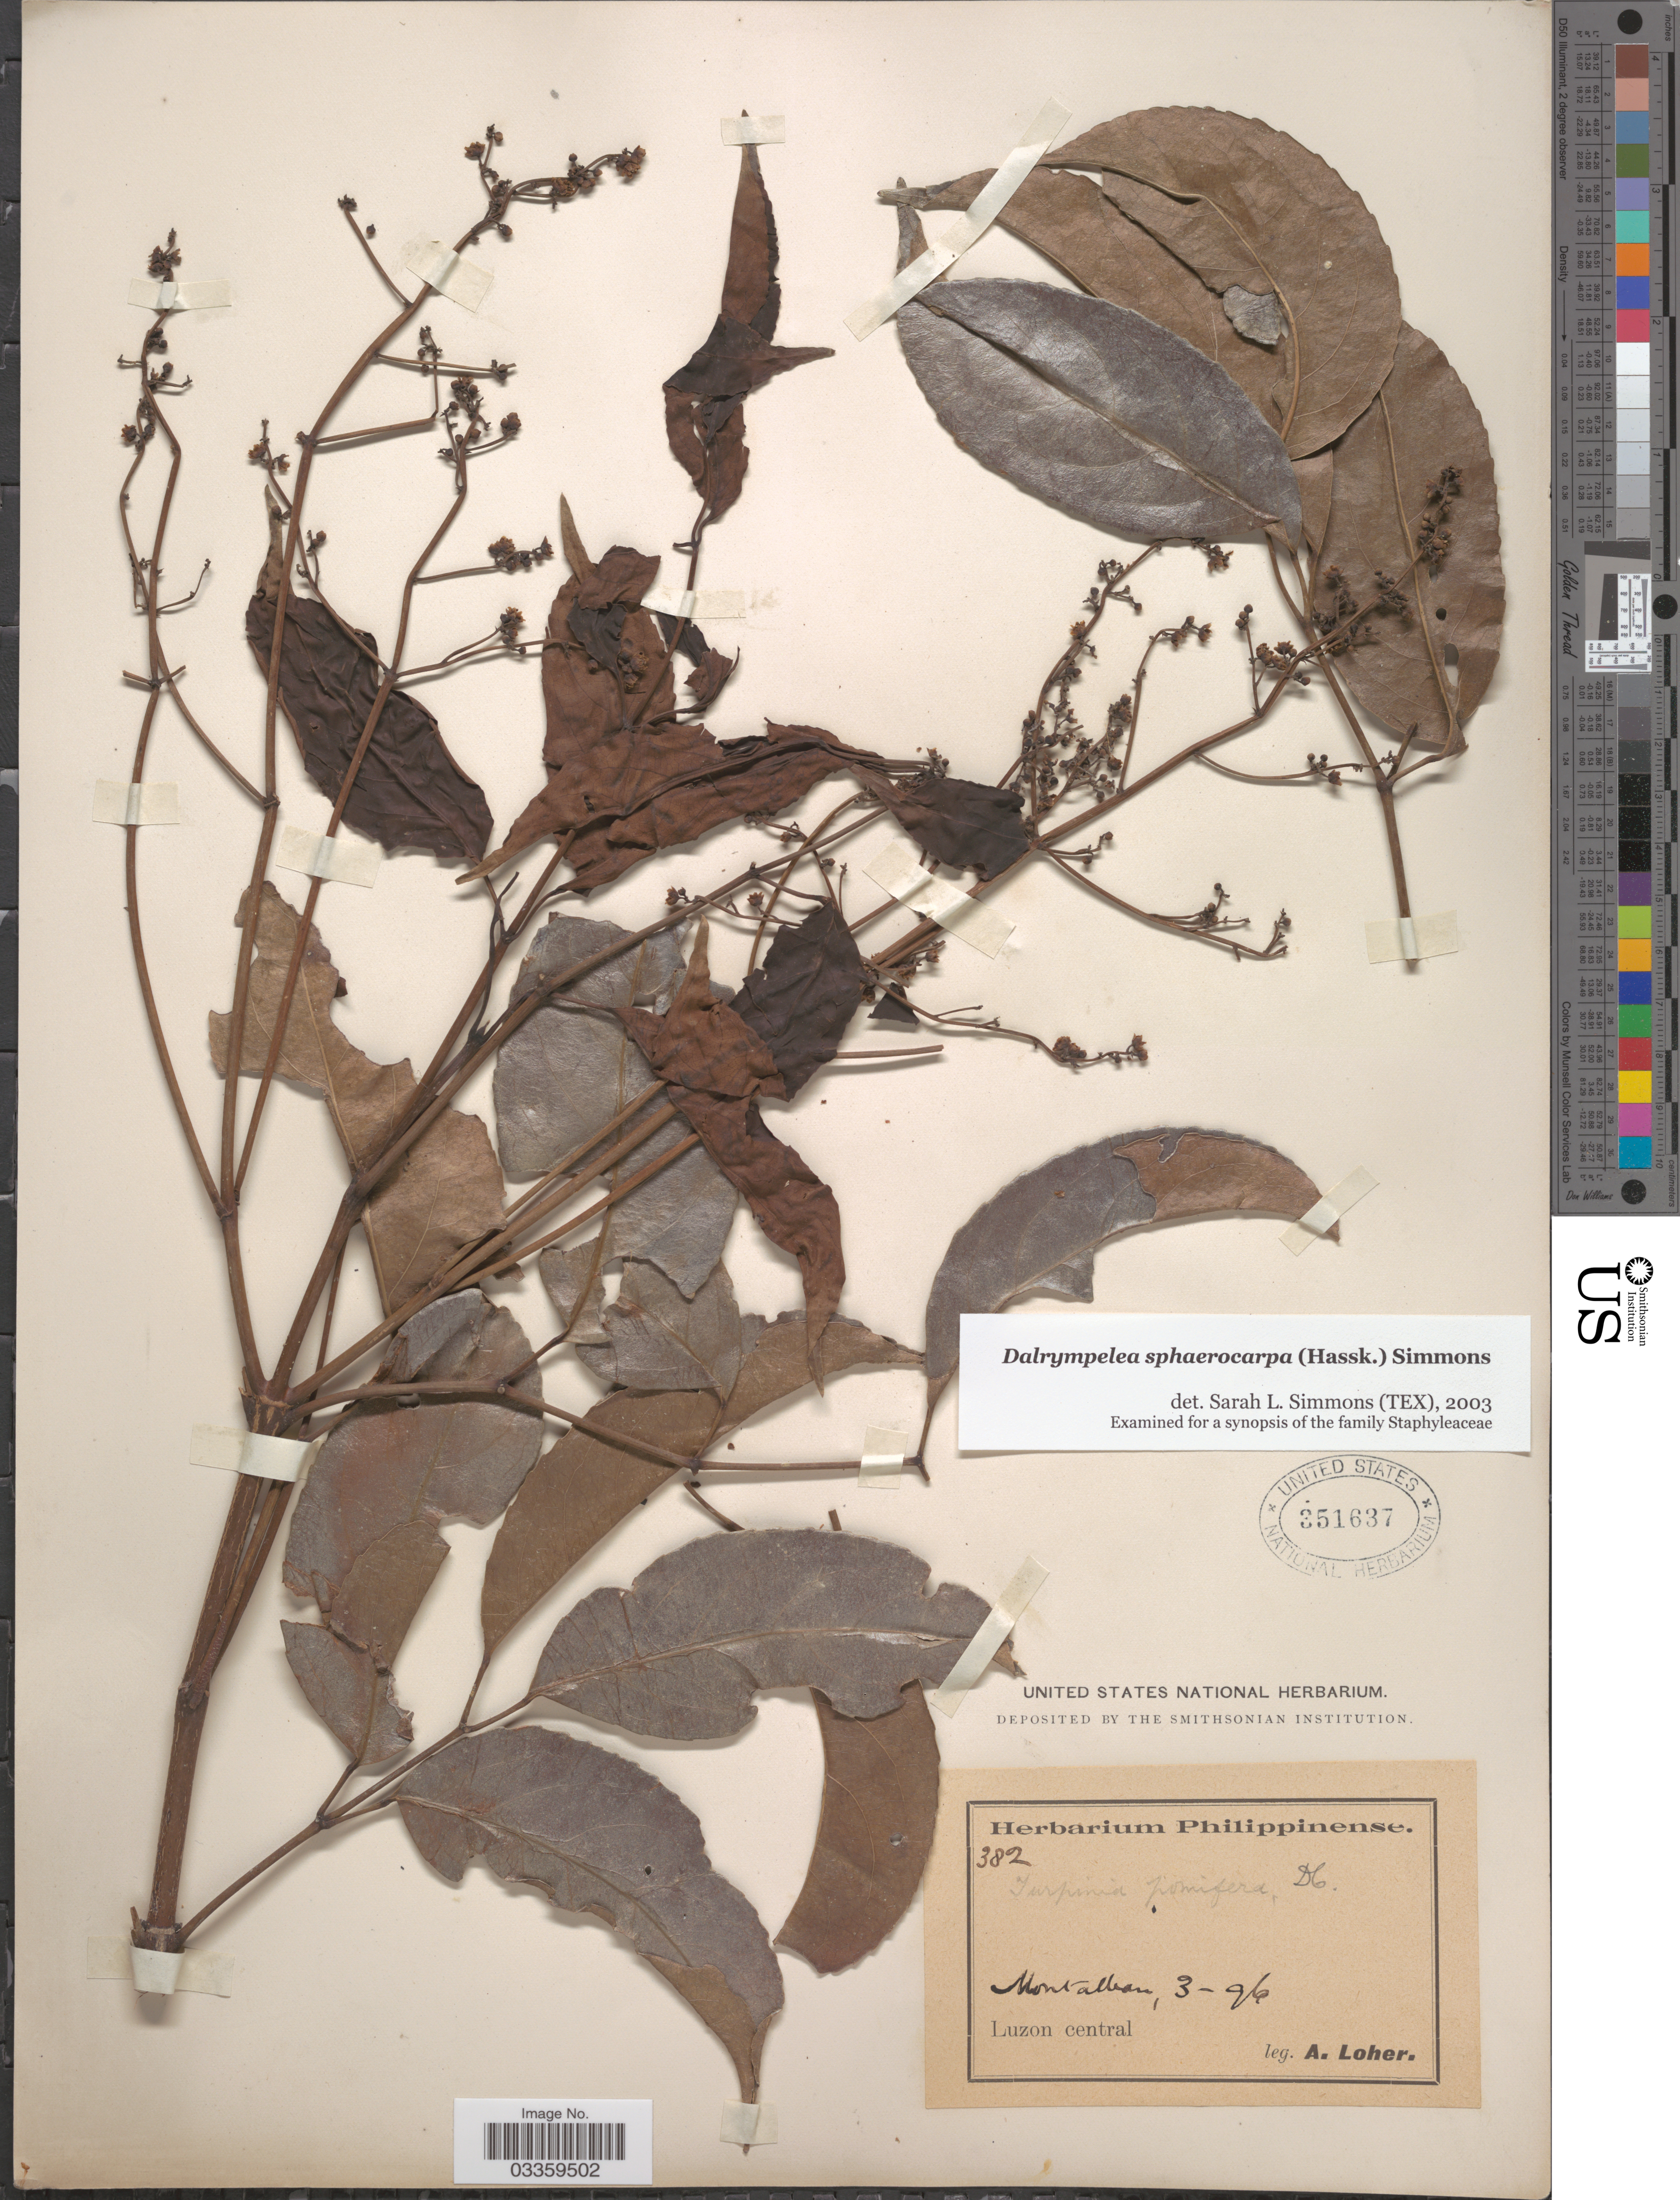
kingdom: Plantae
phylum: Tracheophyta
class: Magnoliopsida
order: Crossosomatales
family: Staphyleaceae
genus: Dalrympelea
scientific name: Dalrympelea sphaerocarpa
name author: (Hassk.) Nor-Ezzaw.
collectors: A. Loher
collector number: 382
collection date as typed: Transcribed d/m/y: /3/96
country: Philippines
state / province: Central Luzon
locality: Montalban. Luzon central.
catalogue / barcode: US 351637